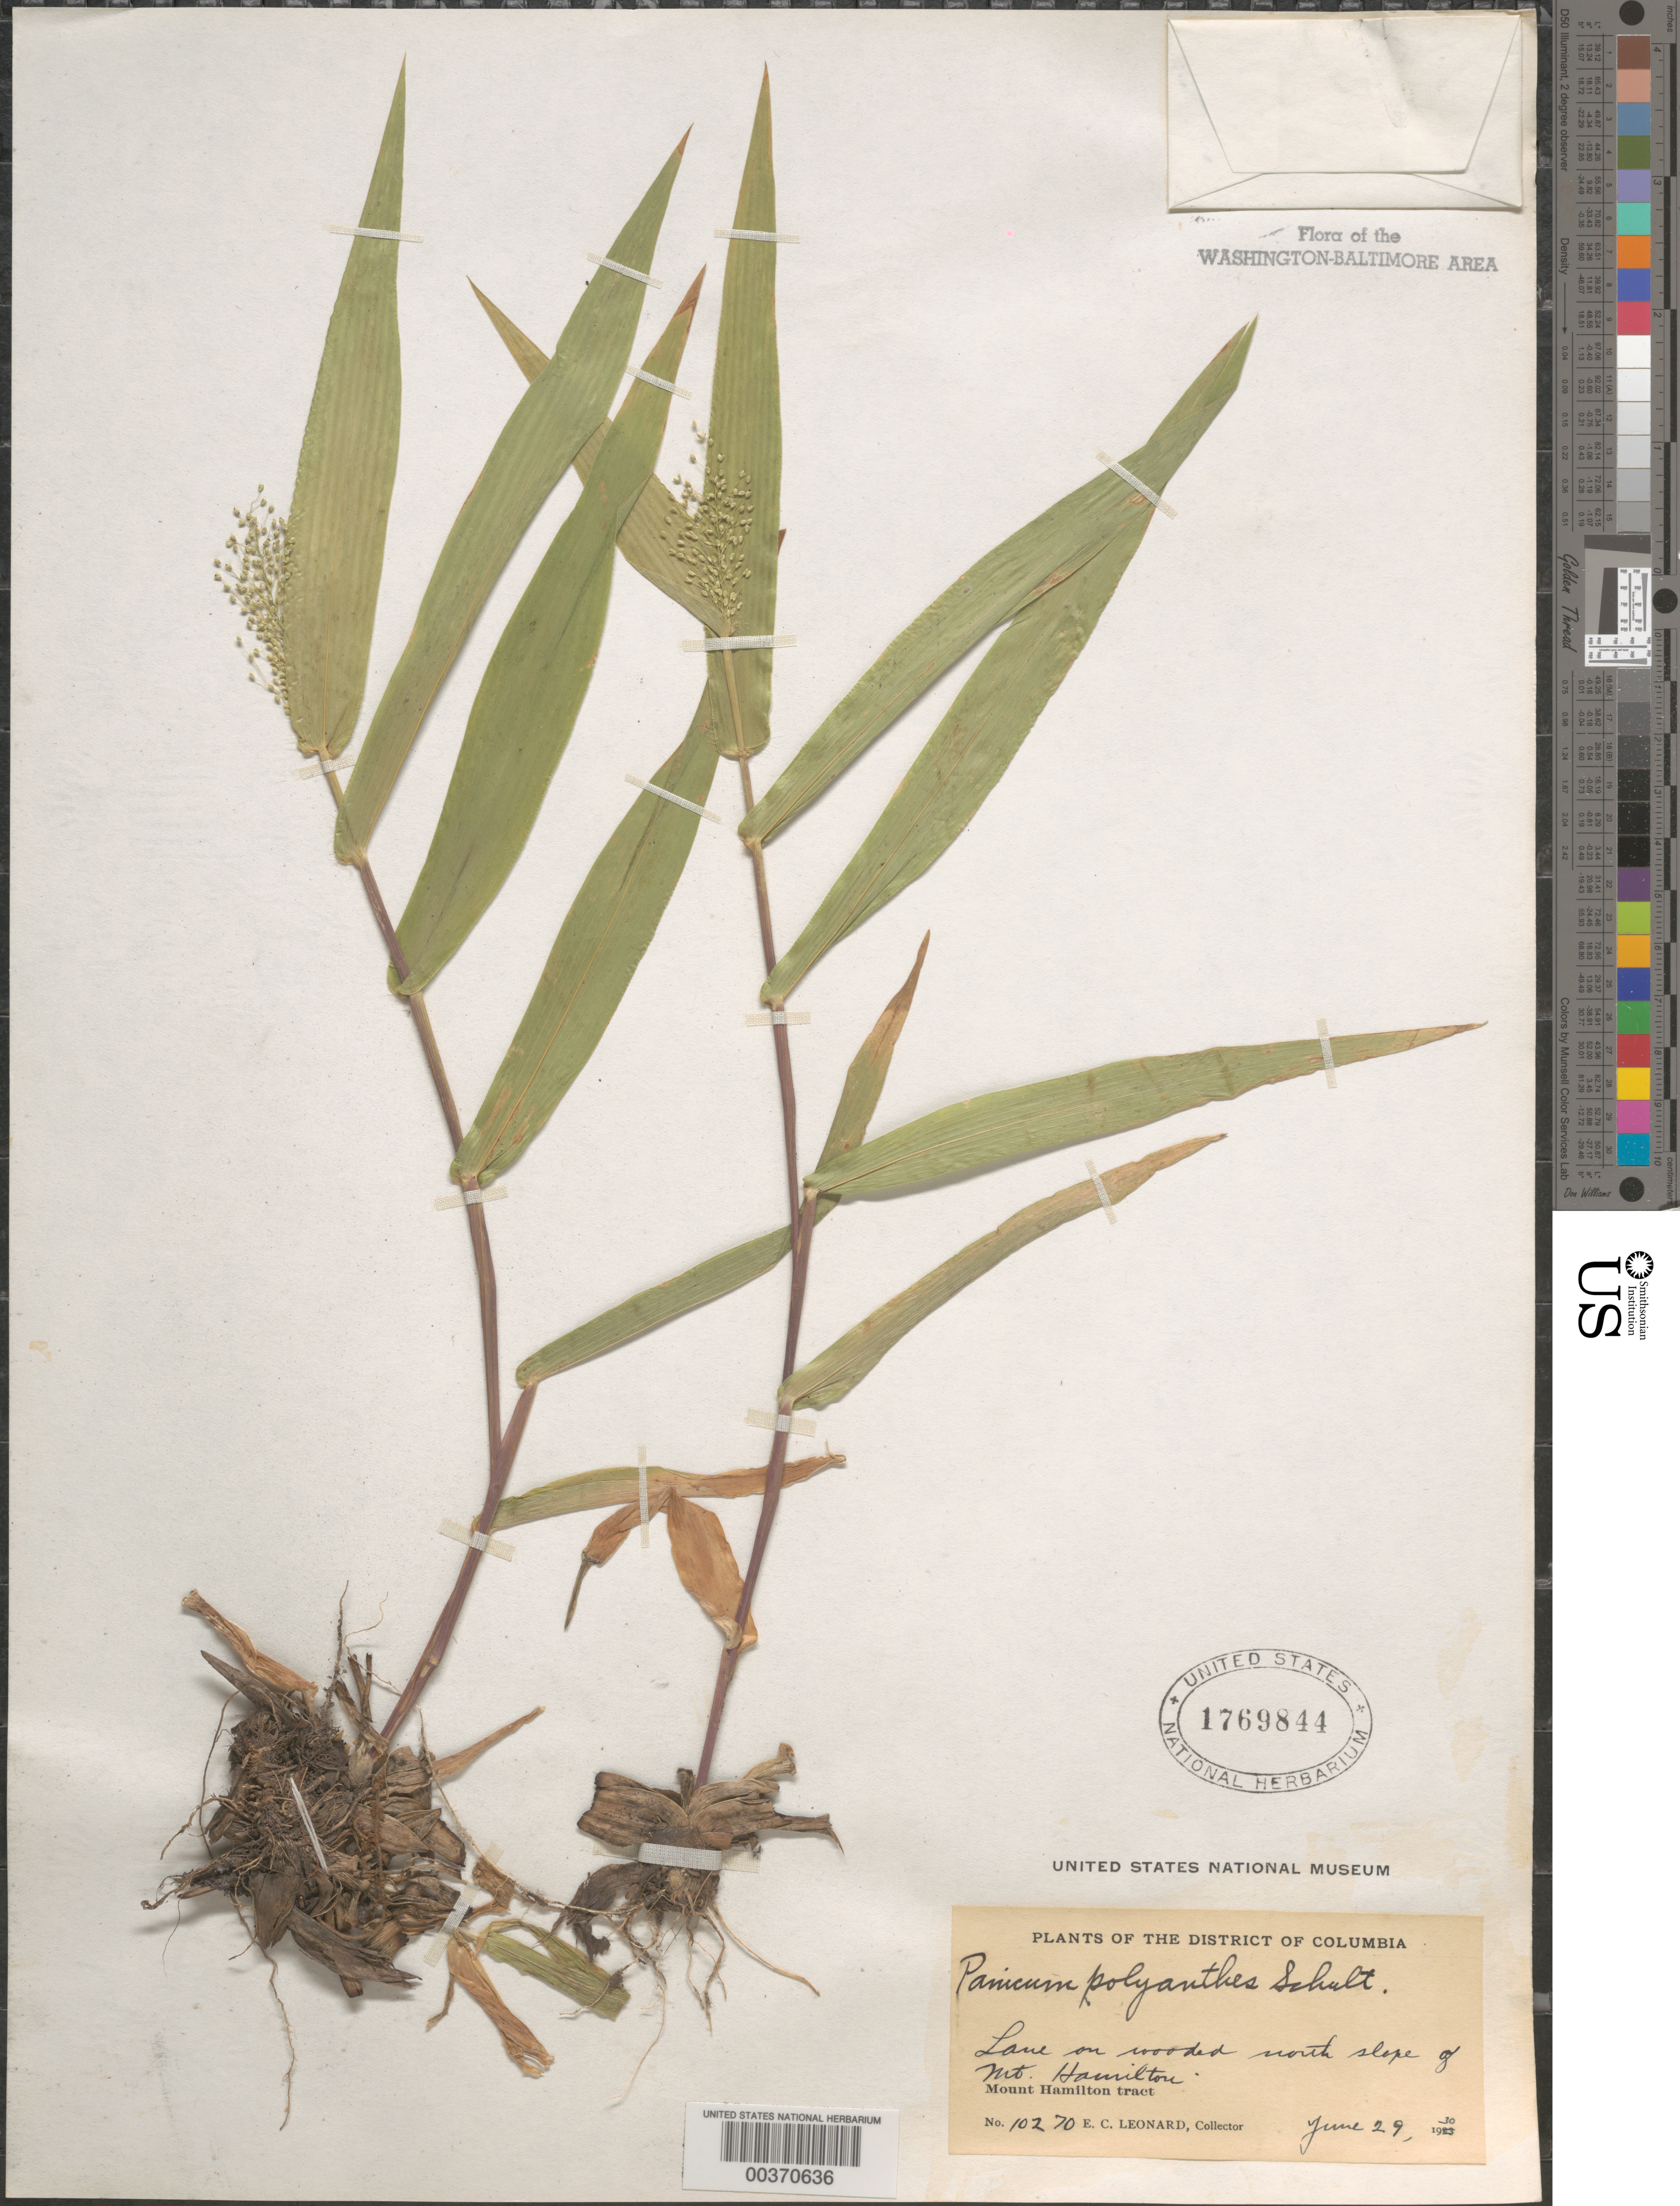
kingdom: Plantae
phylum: Tracheophyta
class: Liliopsida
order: Poales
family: Poaceae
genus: Dichanthelium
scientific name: Dichanthelium sphaerocarpon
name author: (Elliott) Gould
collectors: E. C. Leonard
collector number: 10270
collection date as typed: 29 Jun 1930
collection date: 1930-06-29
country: United States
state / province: District of Columbia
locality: Mount Hamilton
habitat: On wooded slopes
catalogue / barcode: US 1769844